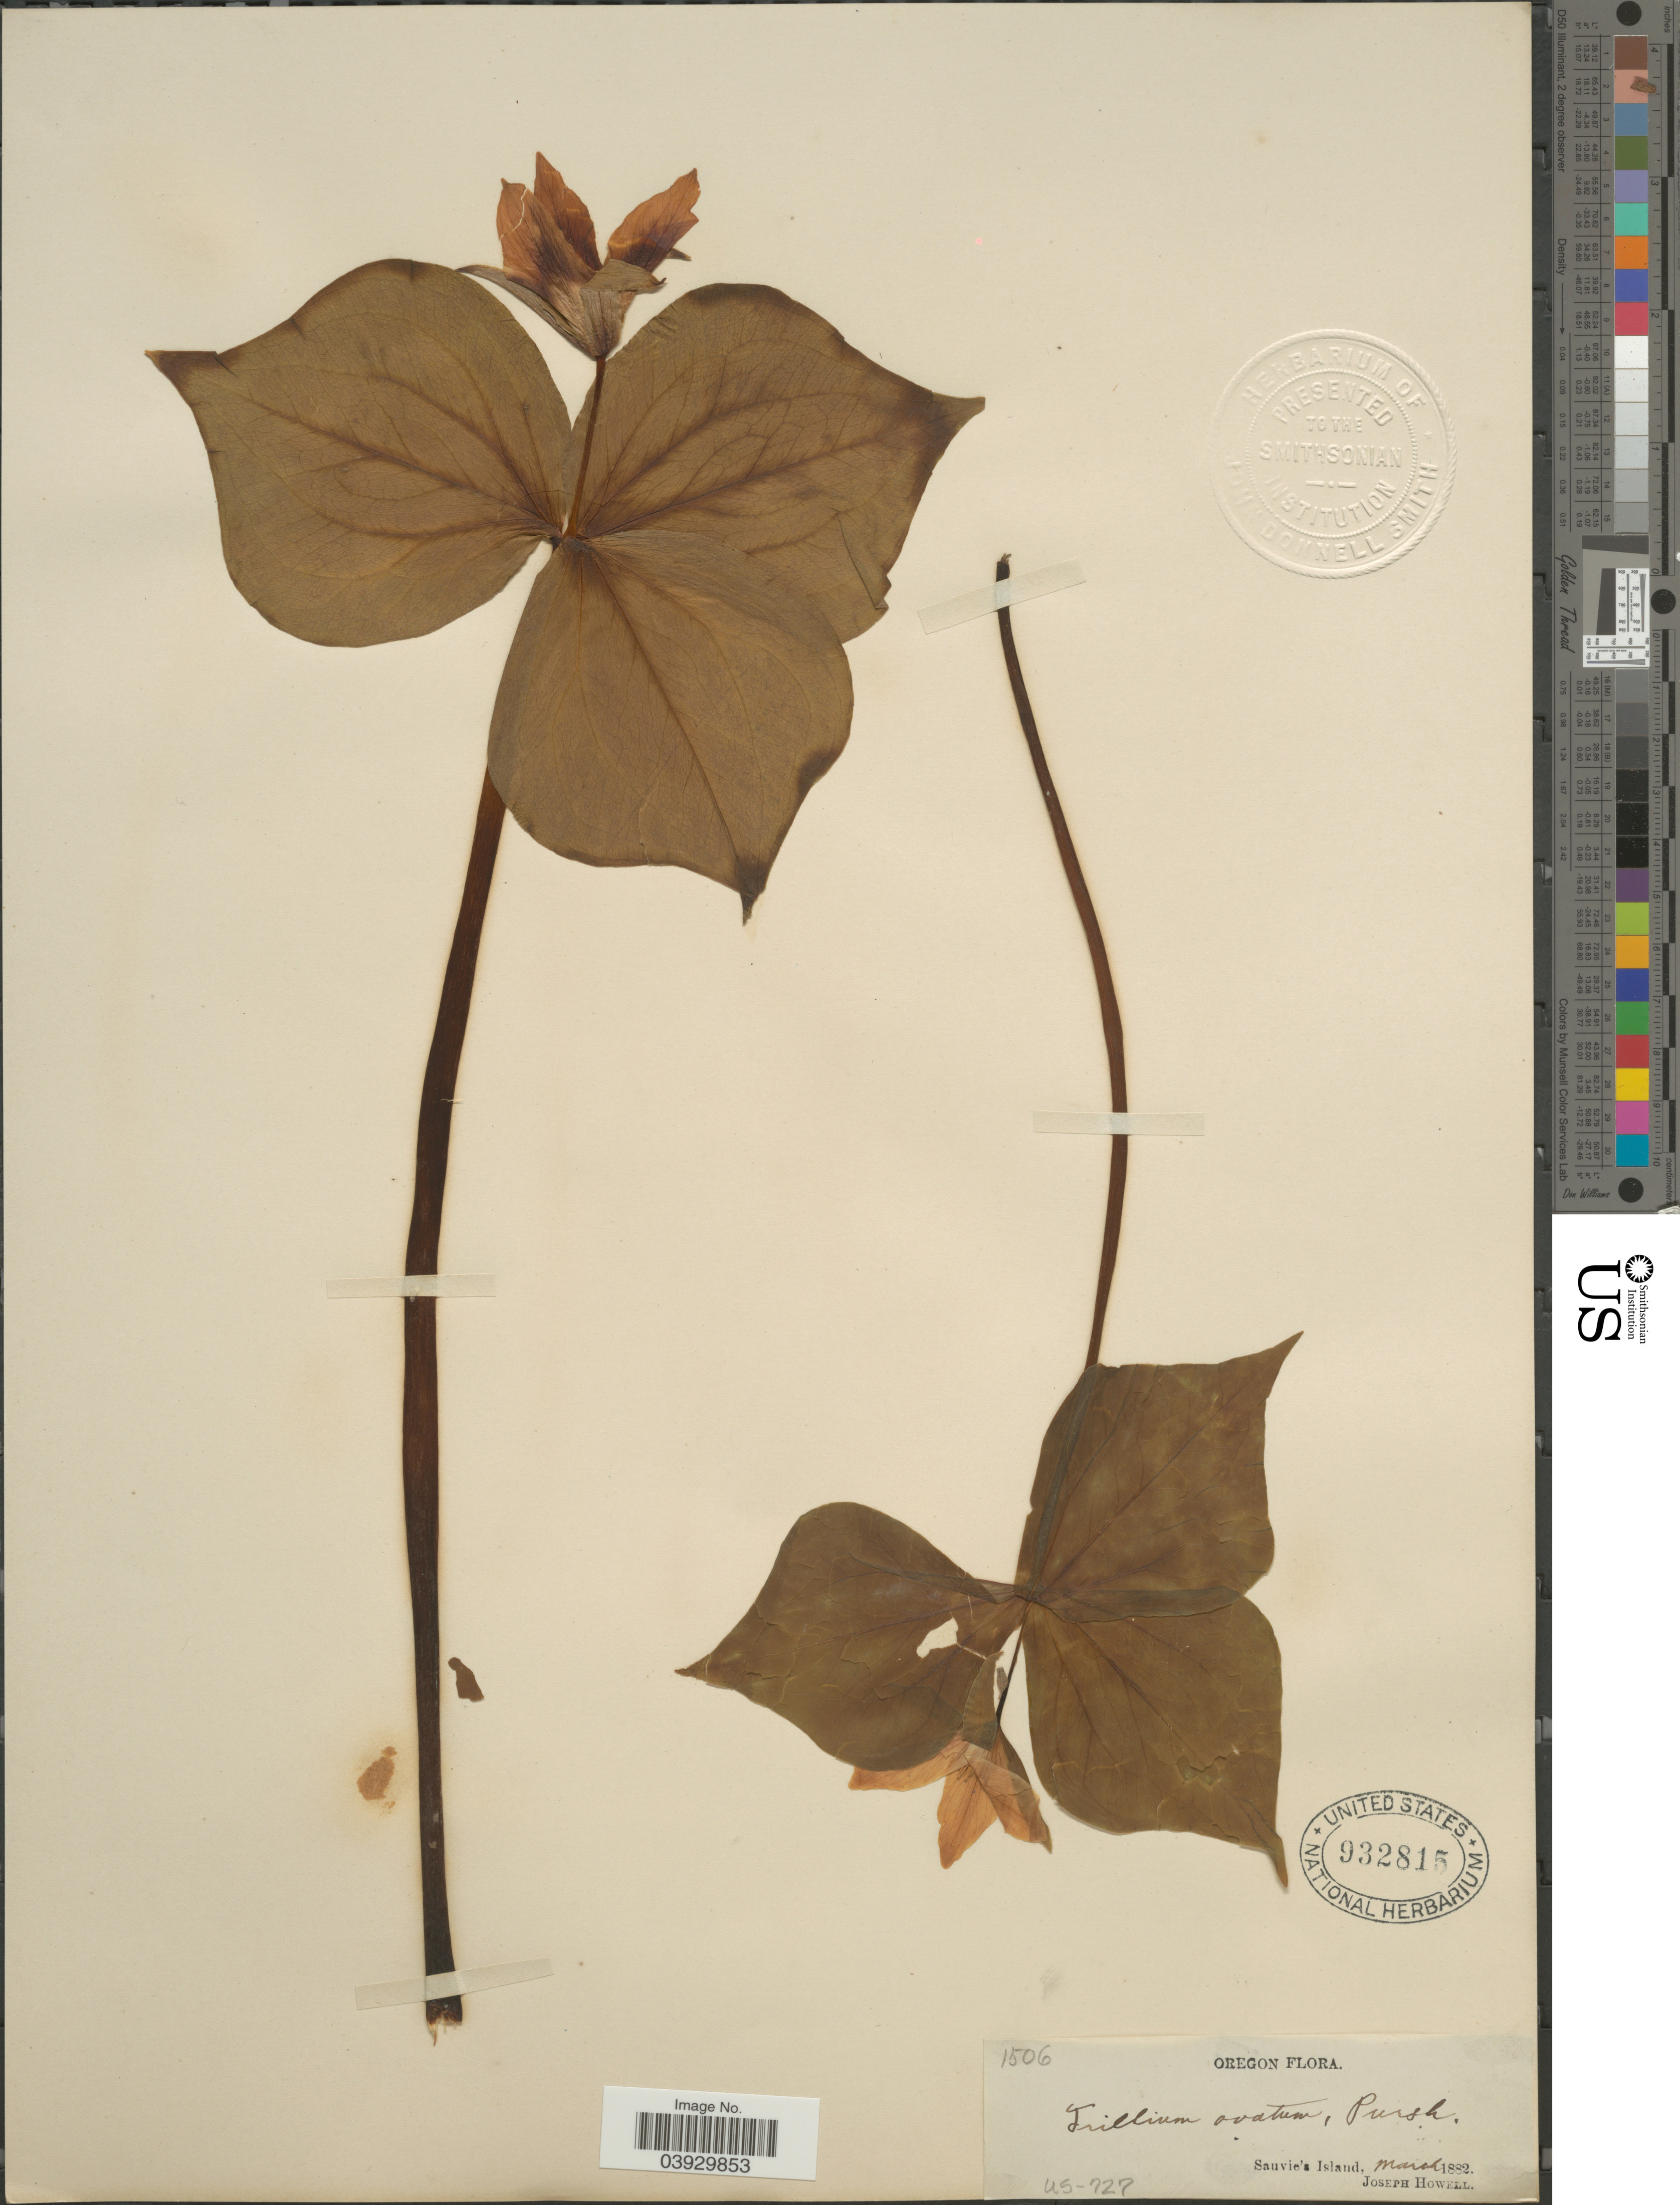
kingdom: Plantae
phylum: Tracheophyta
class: Liliopsida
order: Liliales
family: Melanthiaceae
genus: Trillium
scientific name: Trillium ovatum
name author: Pursh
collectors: J. Howell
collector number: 1506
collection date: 1882-03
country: United States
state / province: Oregon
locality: Sauvie's Island.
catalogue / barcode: US 932815